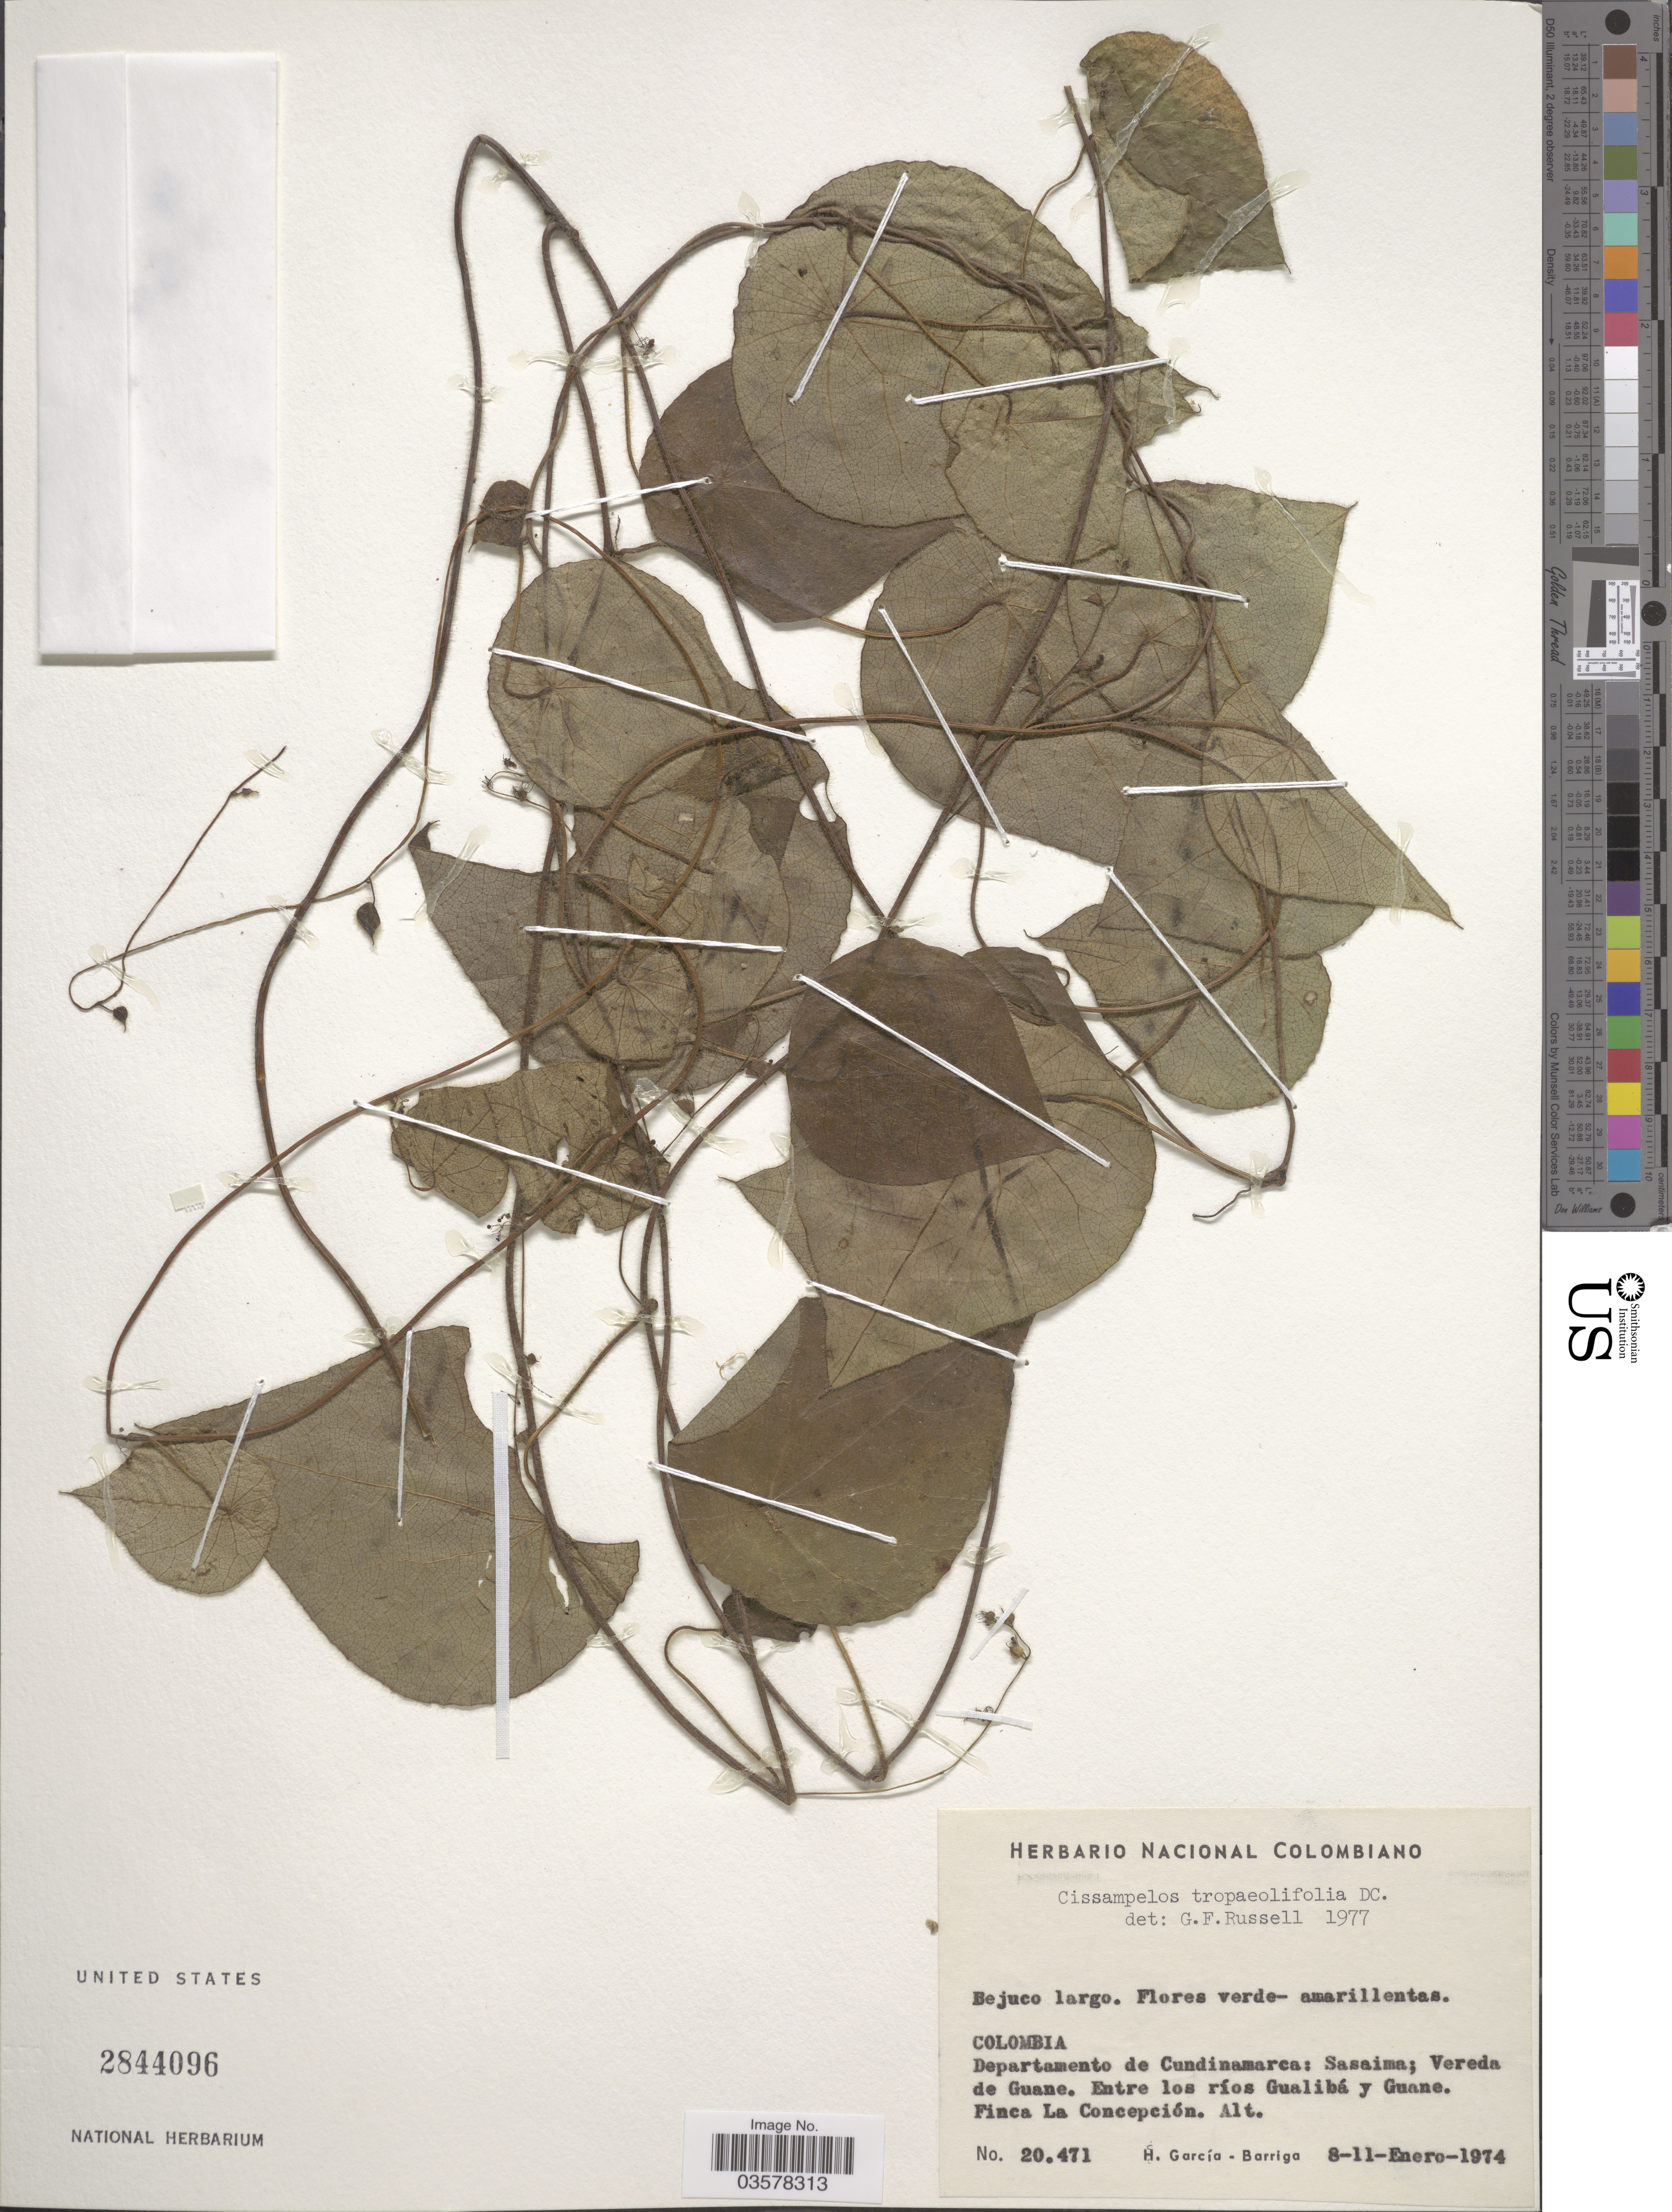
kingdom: Plantae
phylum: Tracheophyta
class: Magnoliopsida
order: Ranunculales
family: Menispermaceae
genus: Cissampelos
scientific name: Cissampelos tropaeolifolia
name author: DC.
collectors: H. García Barriga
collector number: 20471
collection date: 1974-01-08/1974-01-11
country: Colombia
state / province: Cundinamarca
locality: Departamento de Cundinamarca: Sasaima; Vereda de Guane. Entre los ríos Gualibá y Guane. Finca La Concepción.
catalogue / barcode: US 2844096